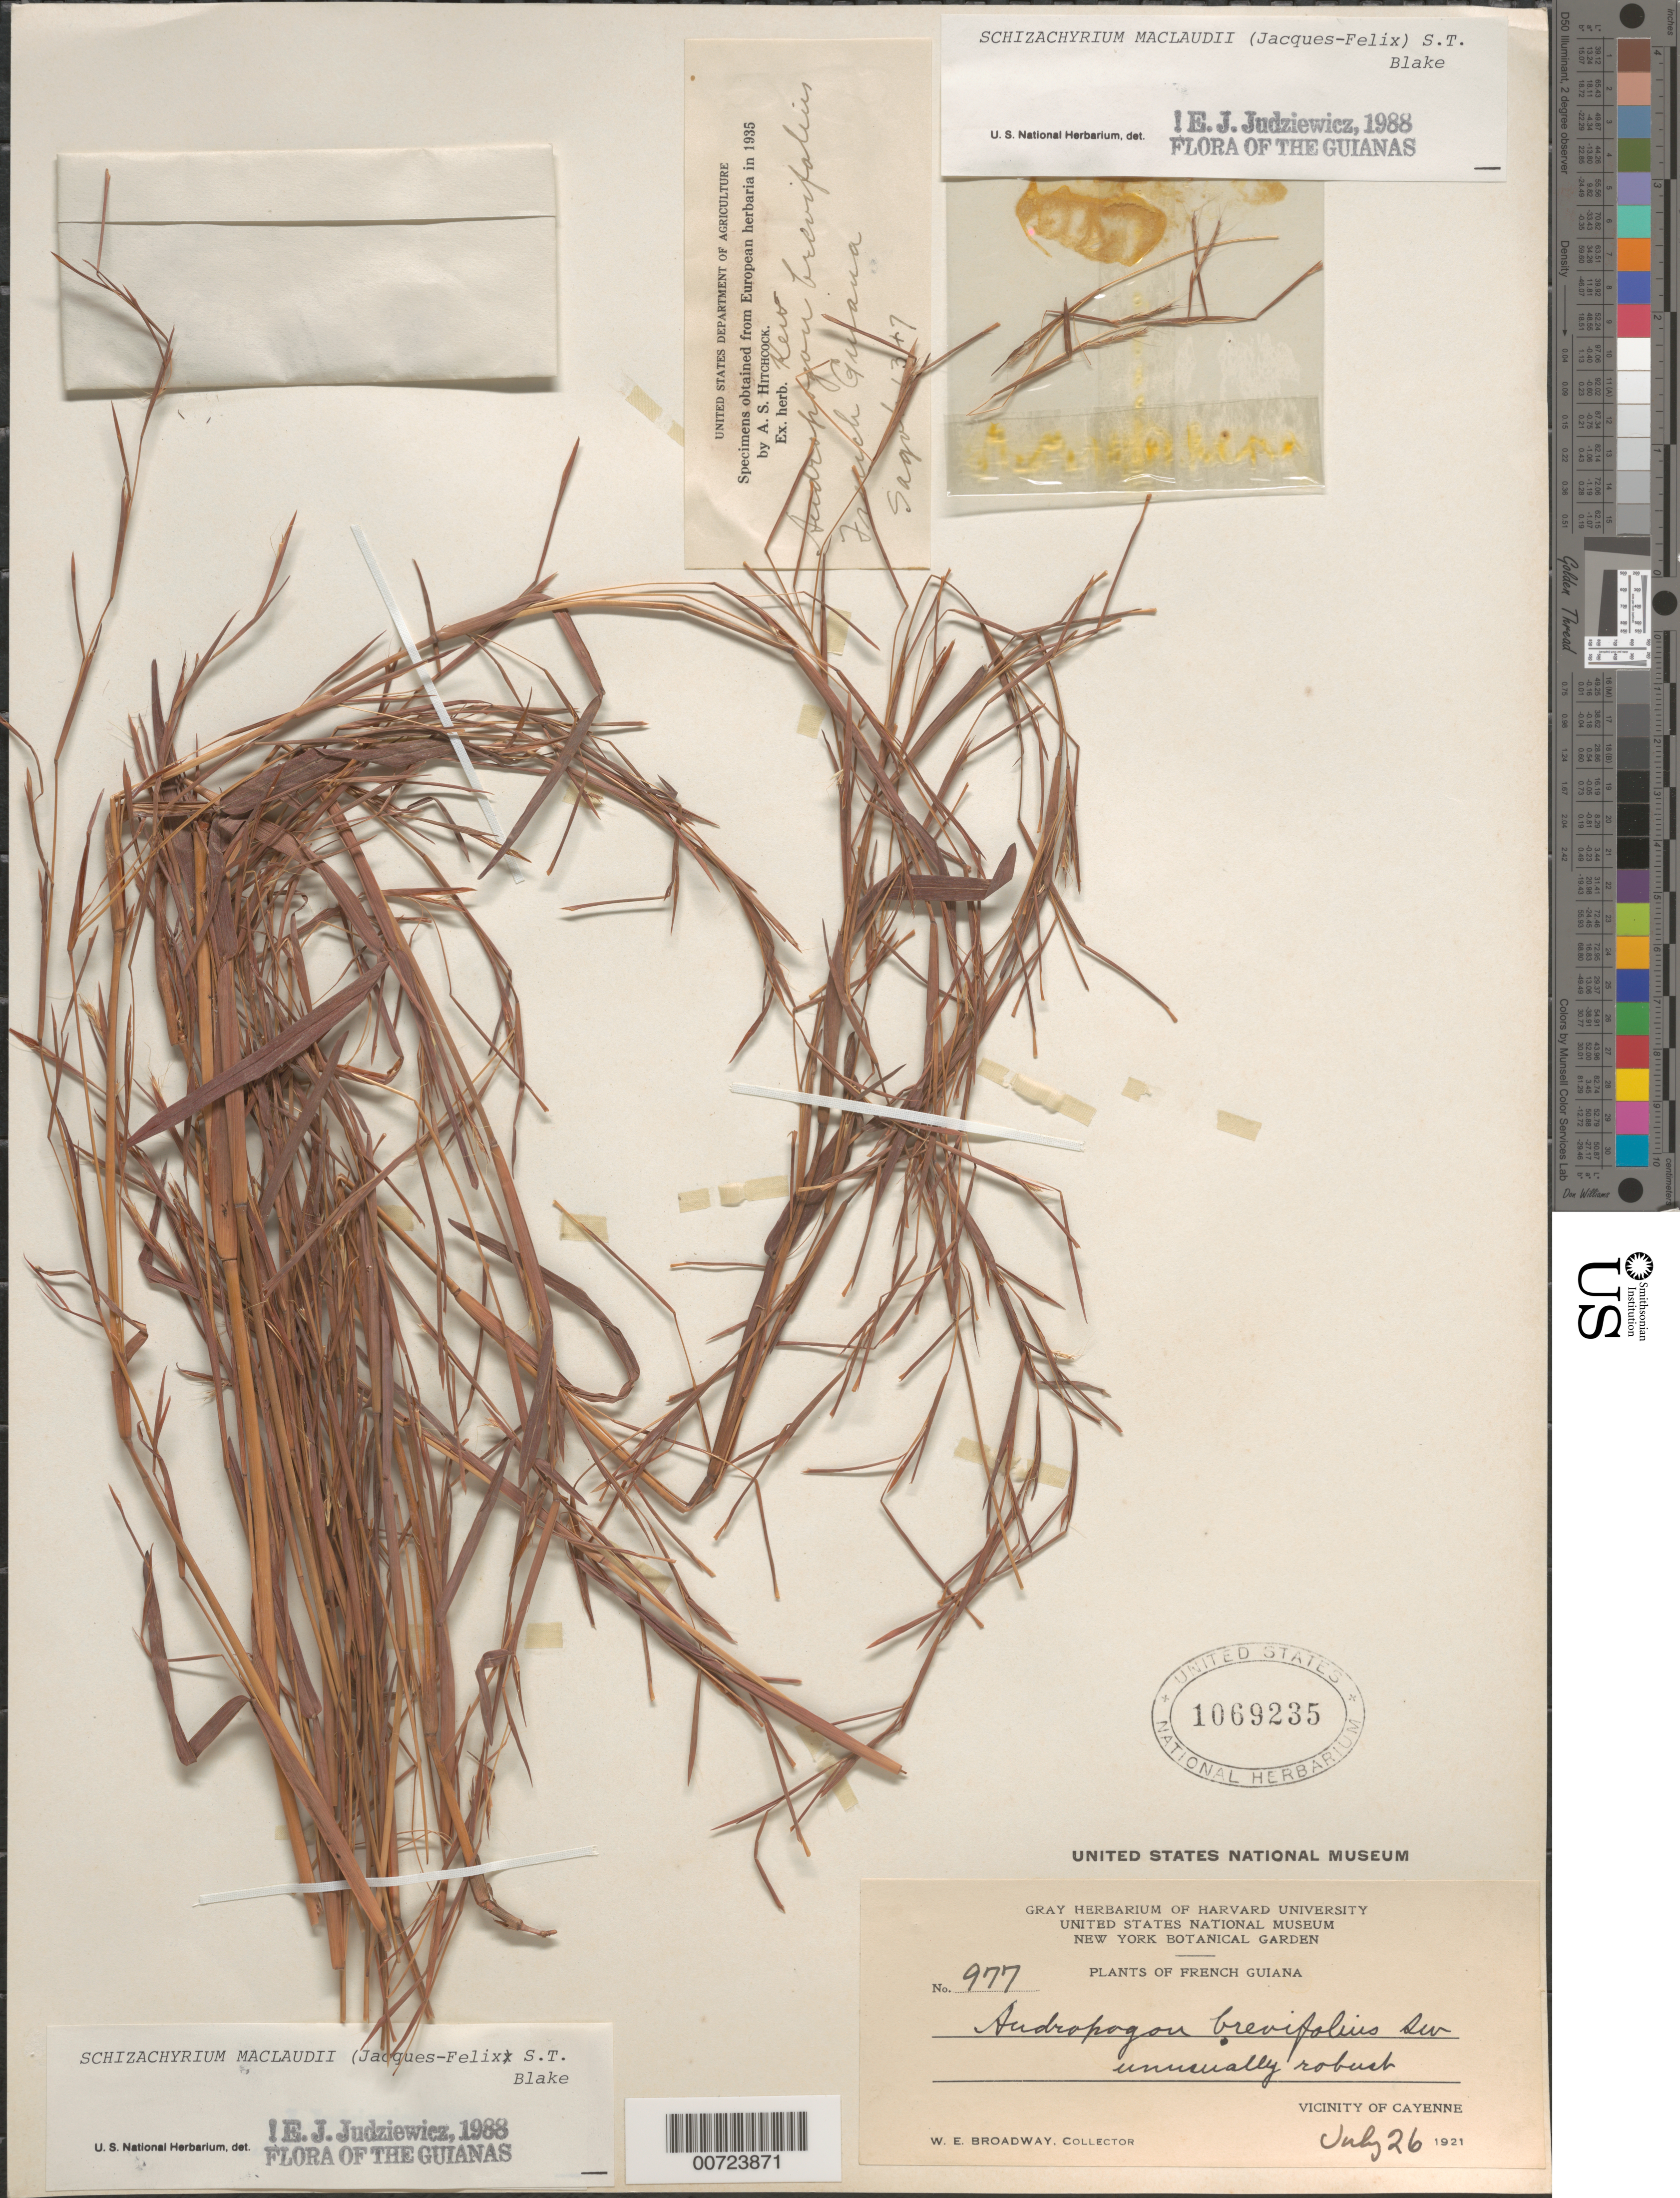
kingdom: Plantae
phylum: Tracheophyta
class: Liliopsida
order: Poales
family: Poaceae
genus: Schizachyrium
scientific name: Schizachyrium maclaudii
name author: S.T. Blake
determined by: Judziewicz, E. J.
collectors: W. E. Broadway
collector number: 977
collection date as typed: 26-Jul-21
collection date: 1921-07-26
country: French Guiana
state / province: Cayenne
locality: Cayenne, vic.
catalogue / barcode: US 1069235